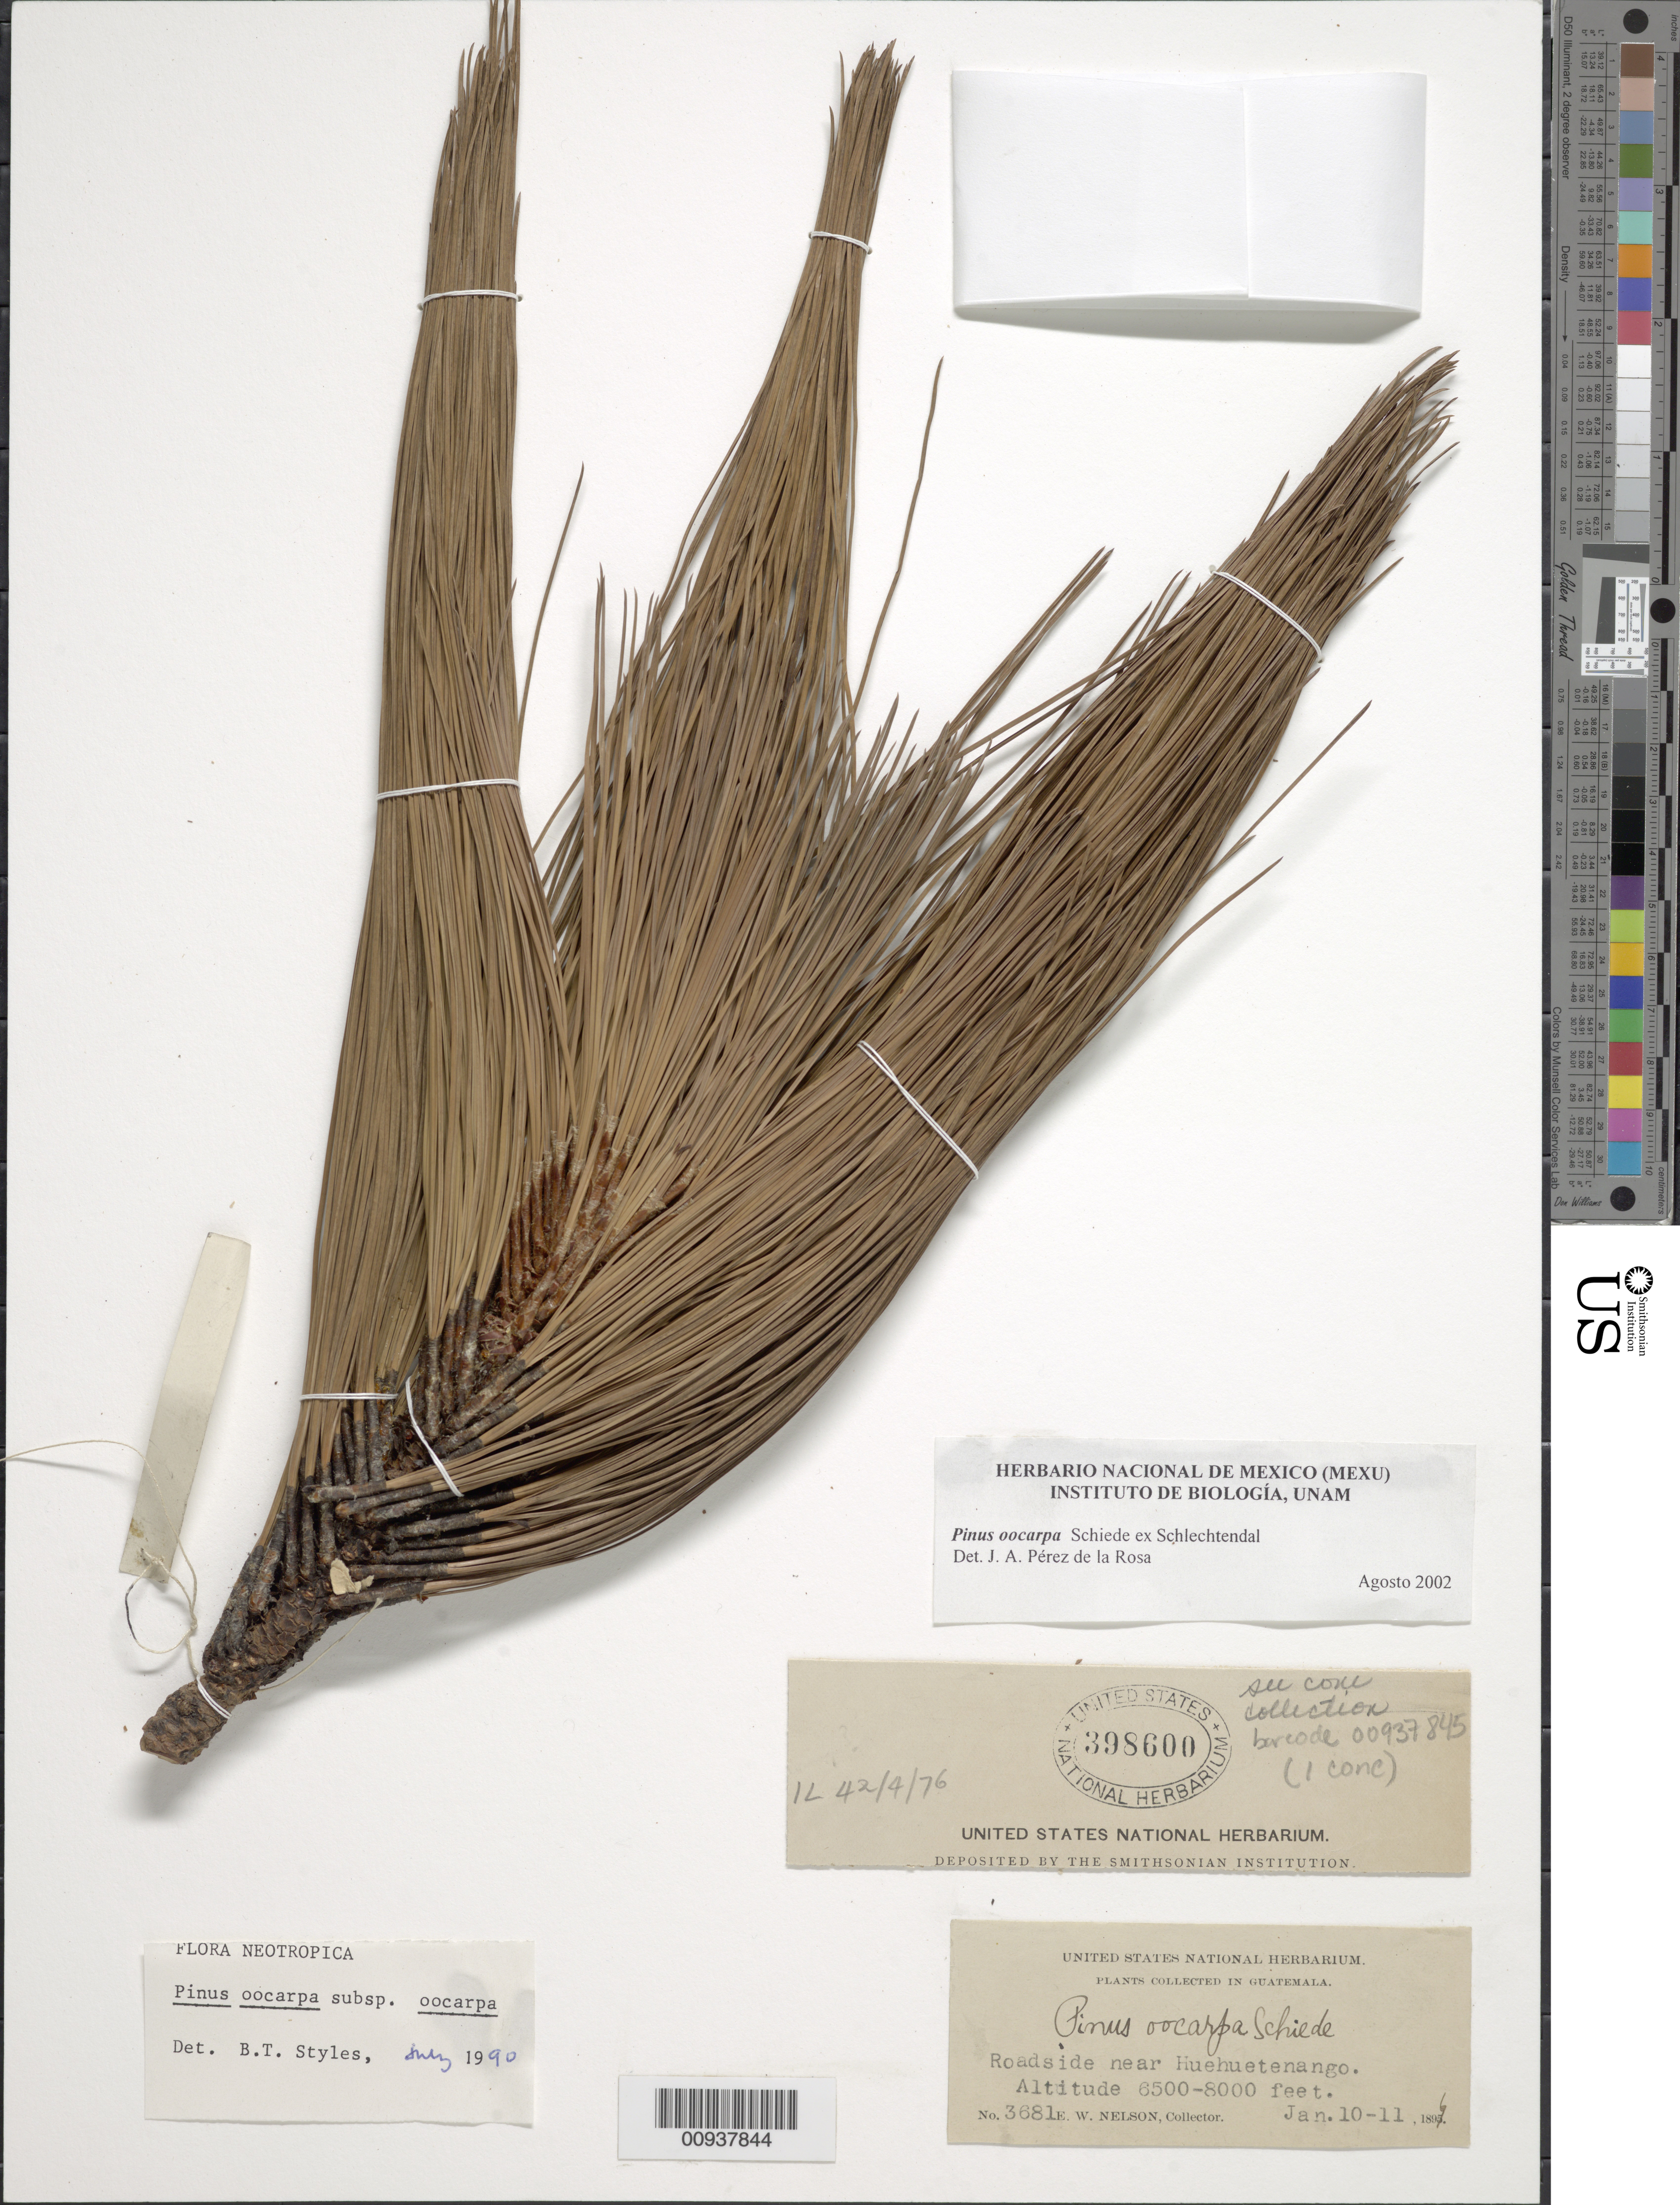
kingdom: Plantae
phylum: Tracheophyta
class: Pinopsida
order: Pinales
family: Pinaceae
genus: Pinus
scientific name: Pinus oocarpa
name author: Schiede ex Schltdl.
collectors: E. W. Nelson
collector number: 3681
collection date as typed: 10 Jan 1896 to 11 Jan 1896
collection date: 1896-01-10/1896-01-11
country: Guatemala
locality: Roadside near Huehuetenango.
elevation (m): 1981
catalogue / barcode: US 398600